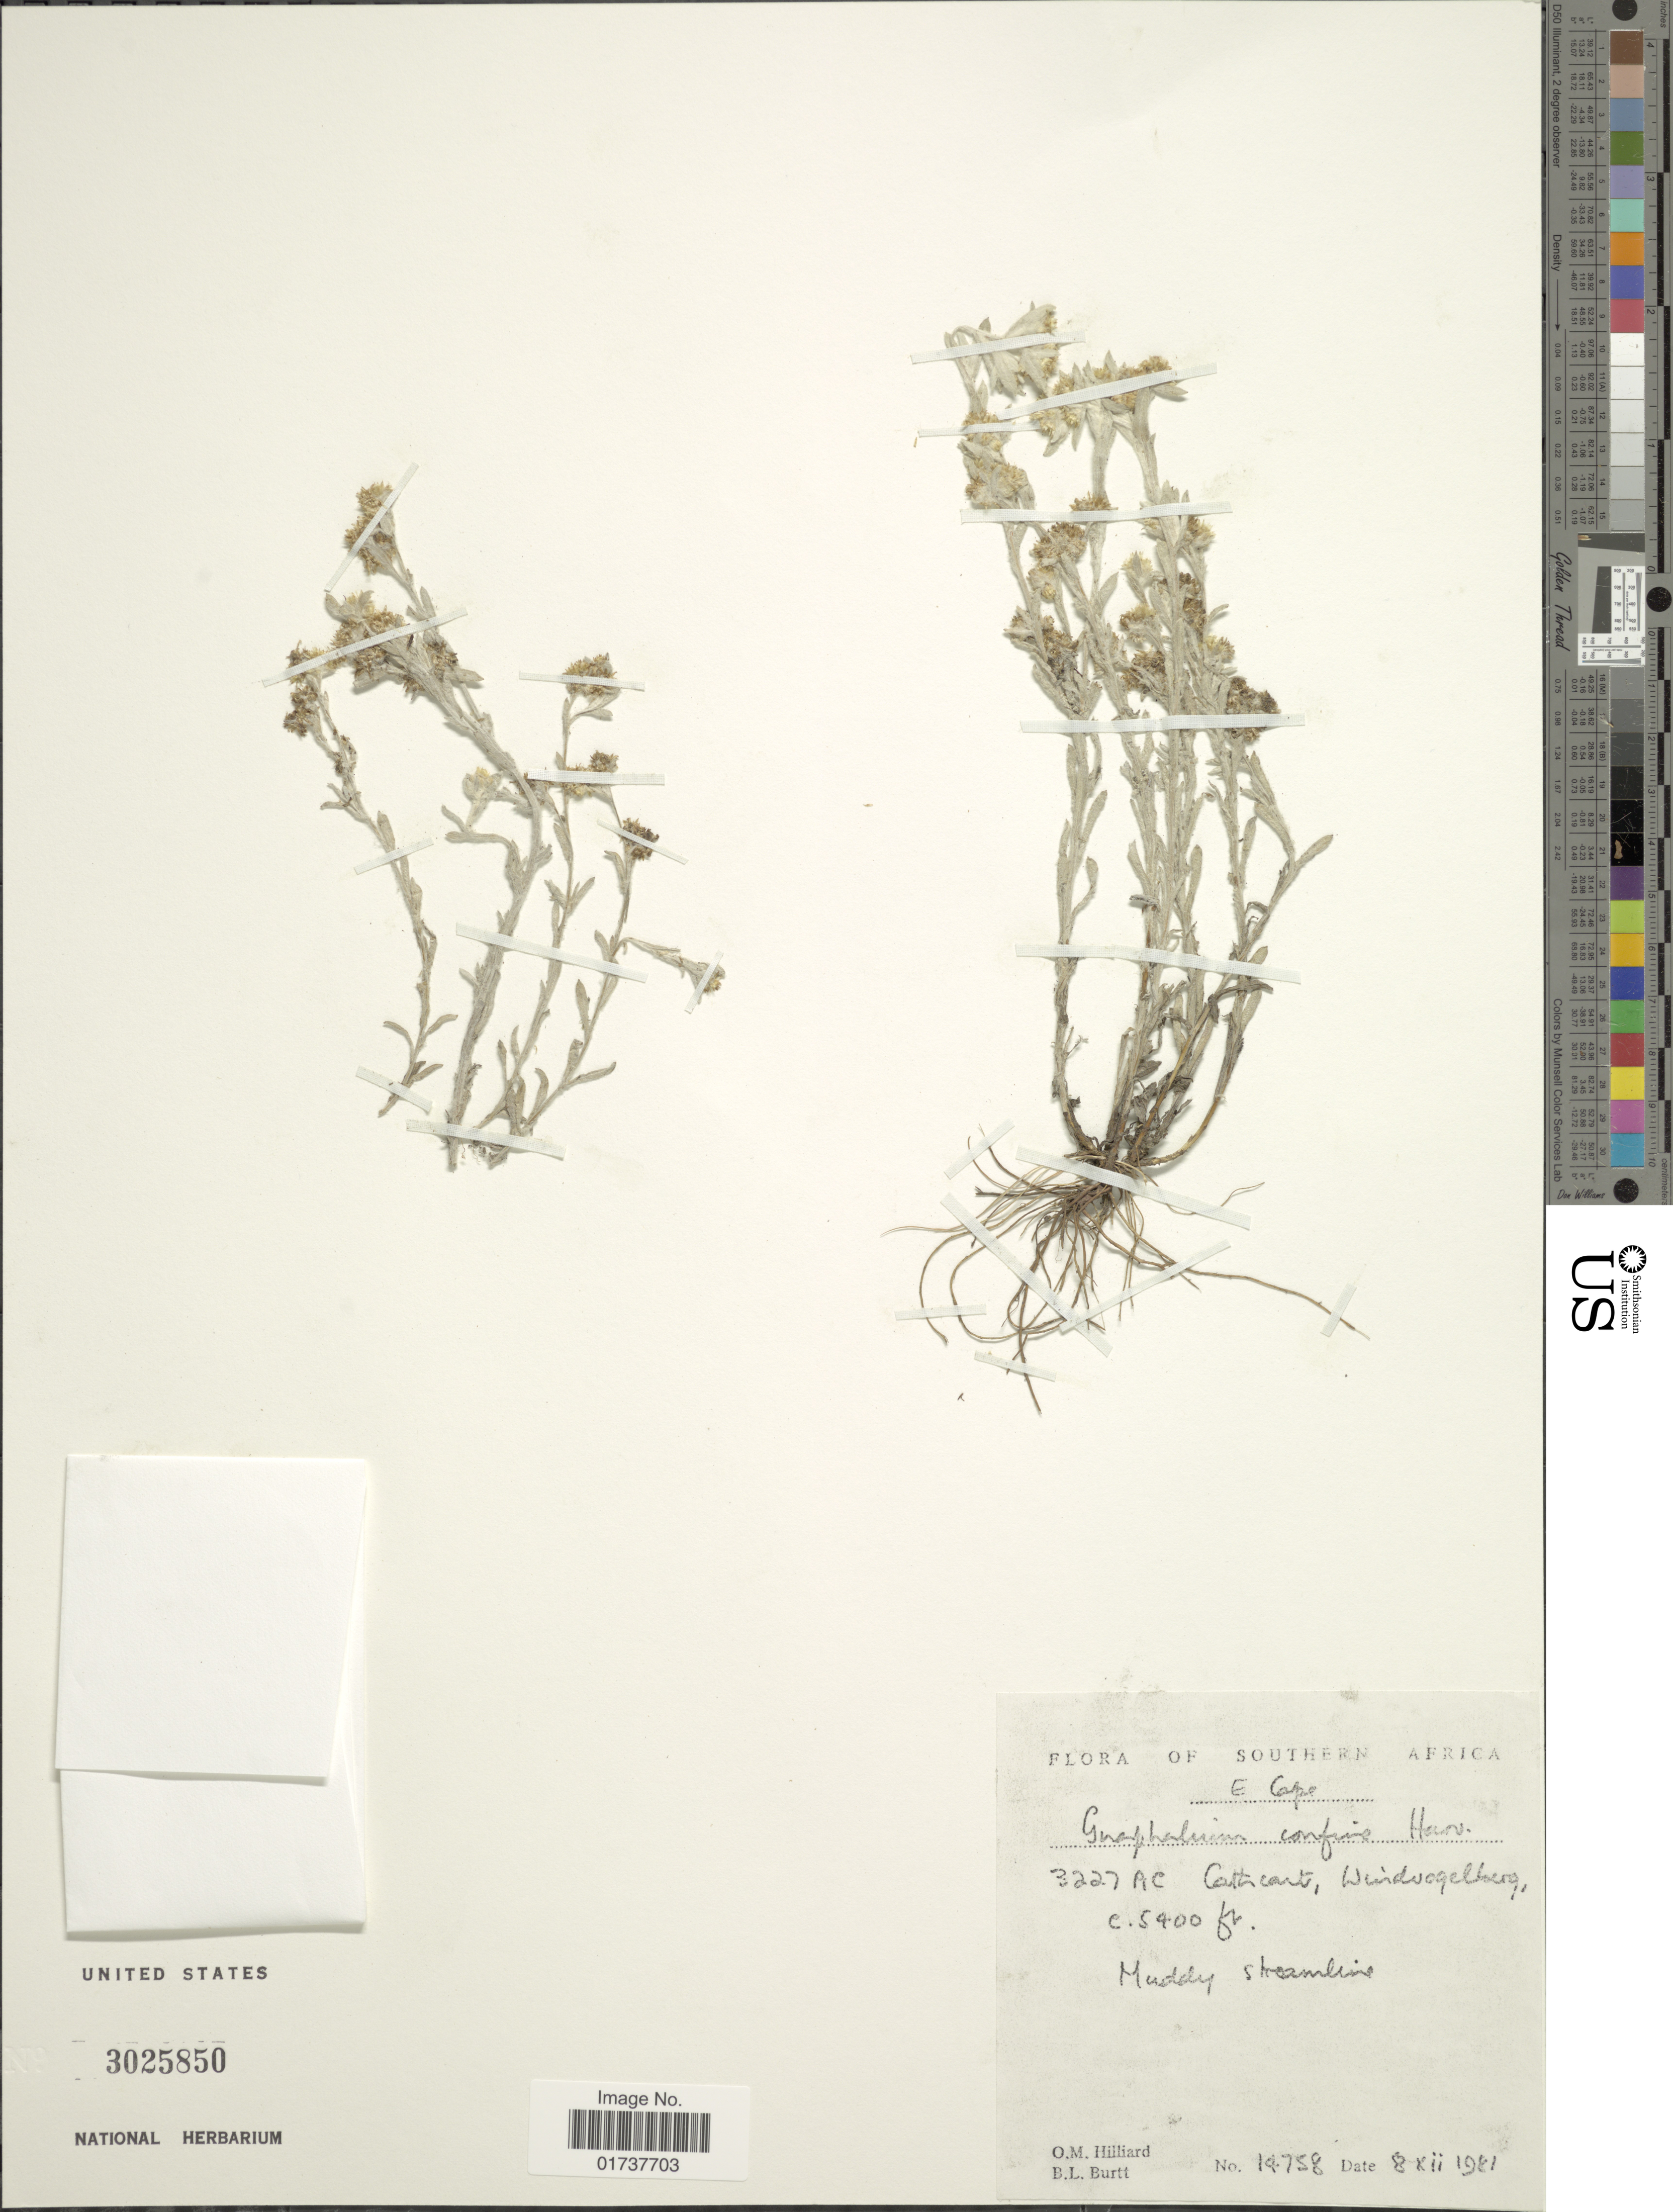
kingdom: Plantae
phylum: Tracheophyta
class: Magnoliopsida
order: Asterales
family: Asteraceae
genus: Gnaphalium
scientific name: Gnaphalium confine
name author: Harv.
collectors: O. M. Hilliard & B. L. Burtt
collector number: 14758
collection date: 1981-12-08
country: South Africa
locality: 3227 AC, Cathcart, Windvogelberg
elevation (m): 1646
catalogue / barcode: US 3025850